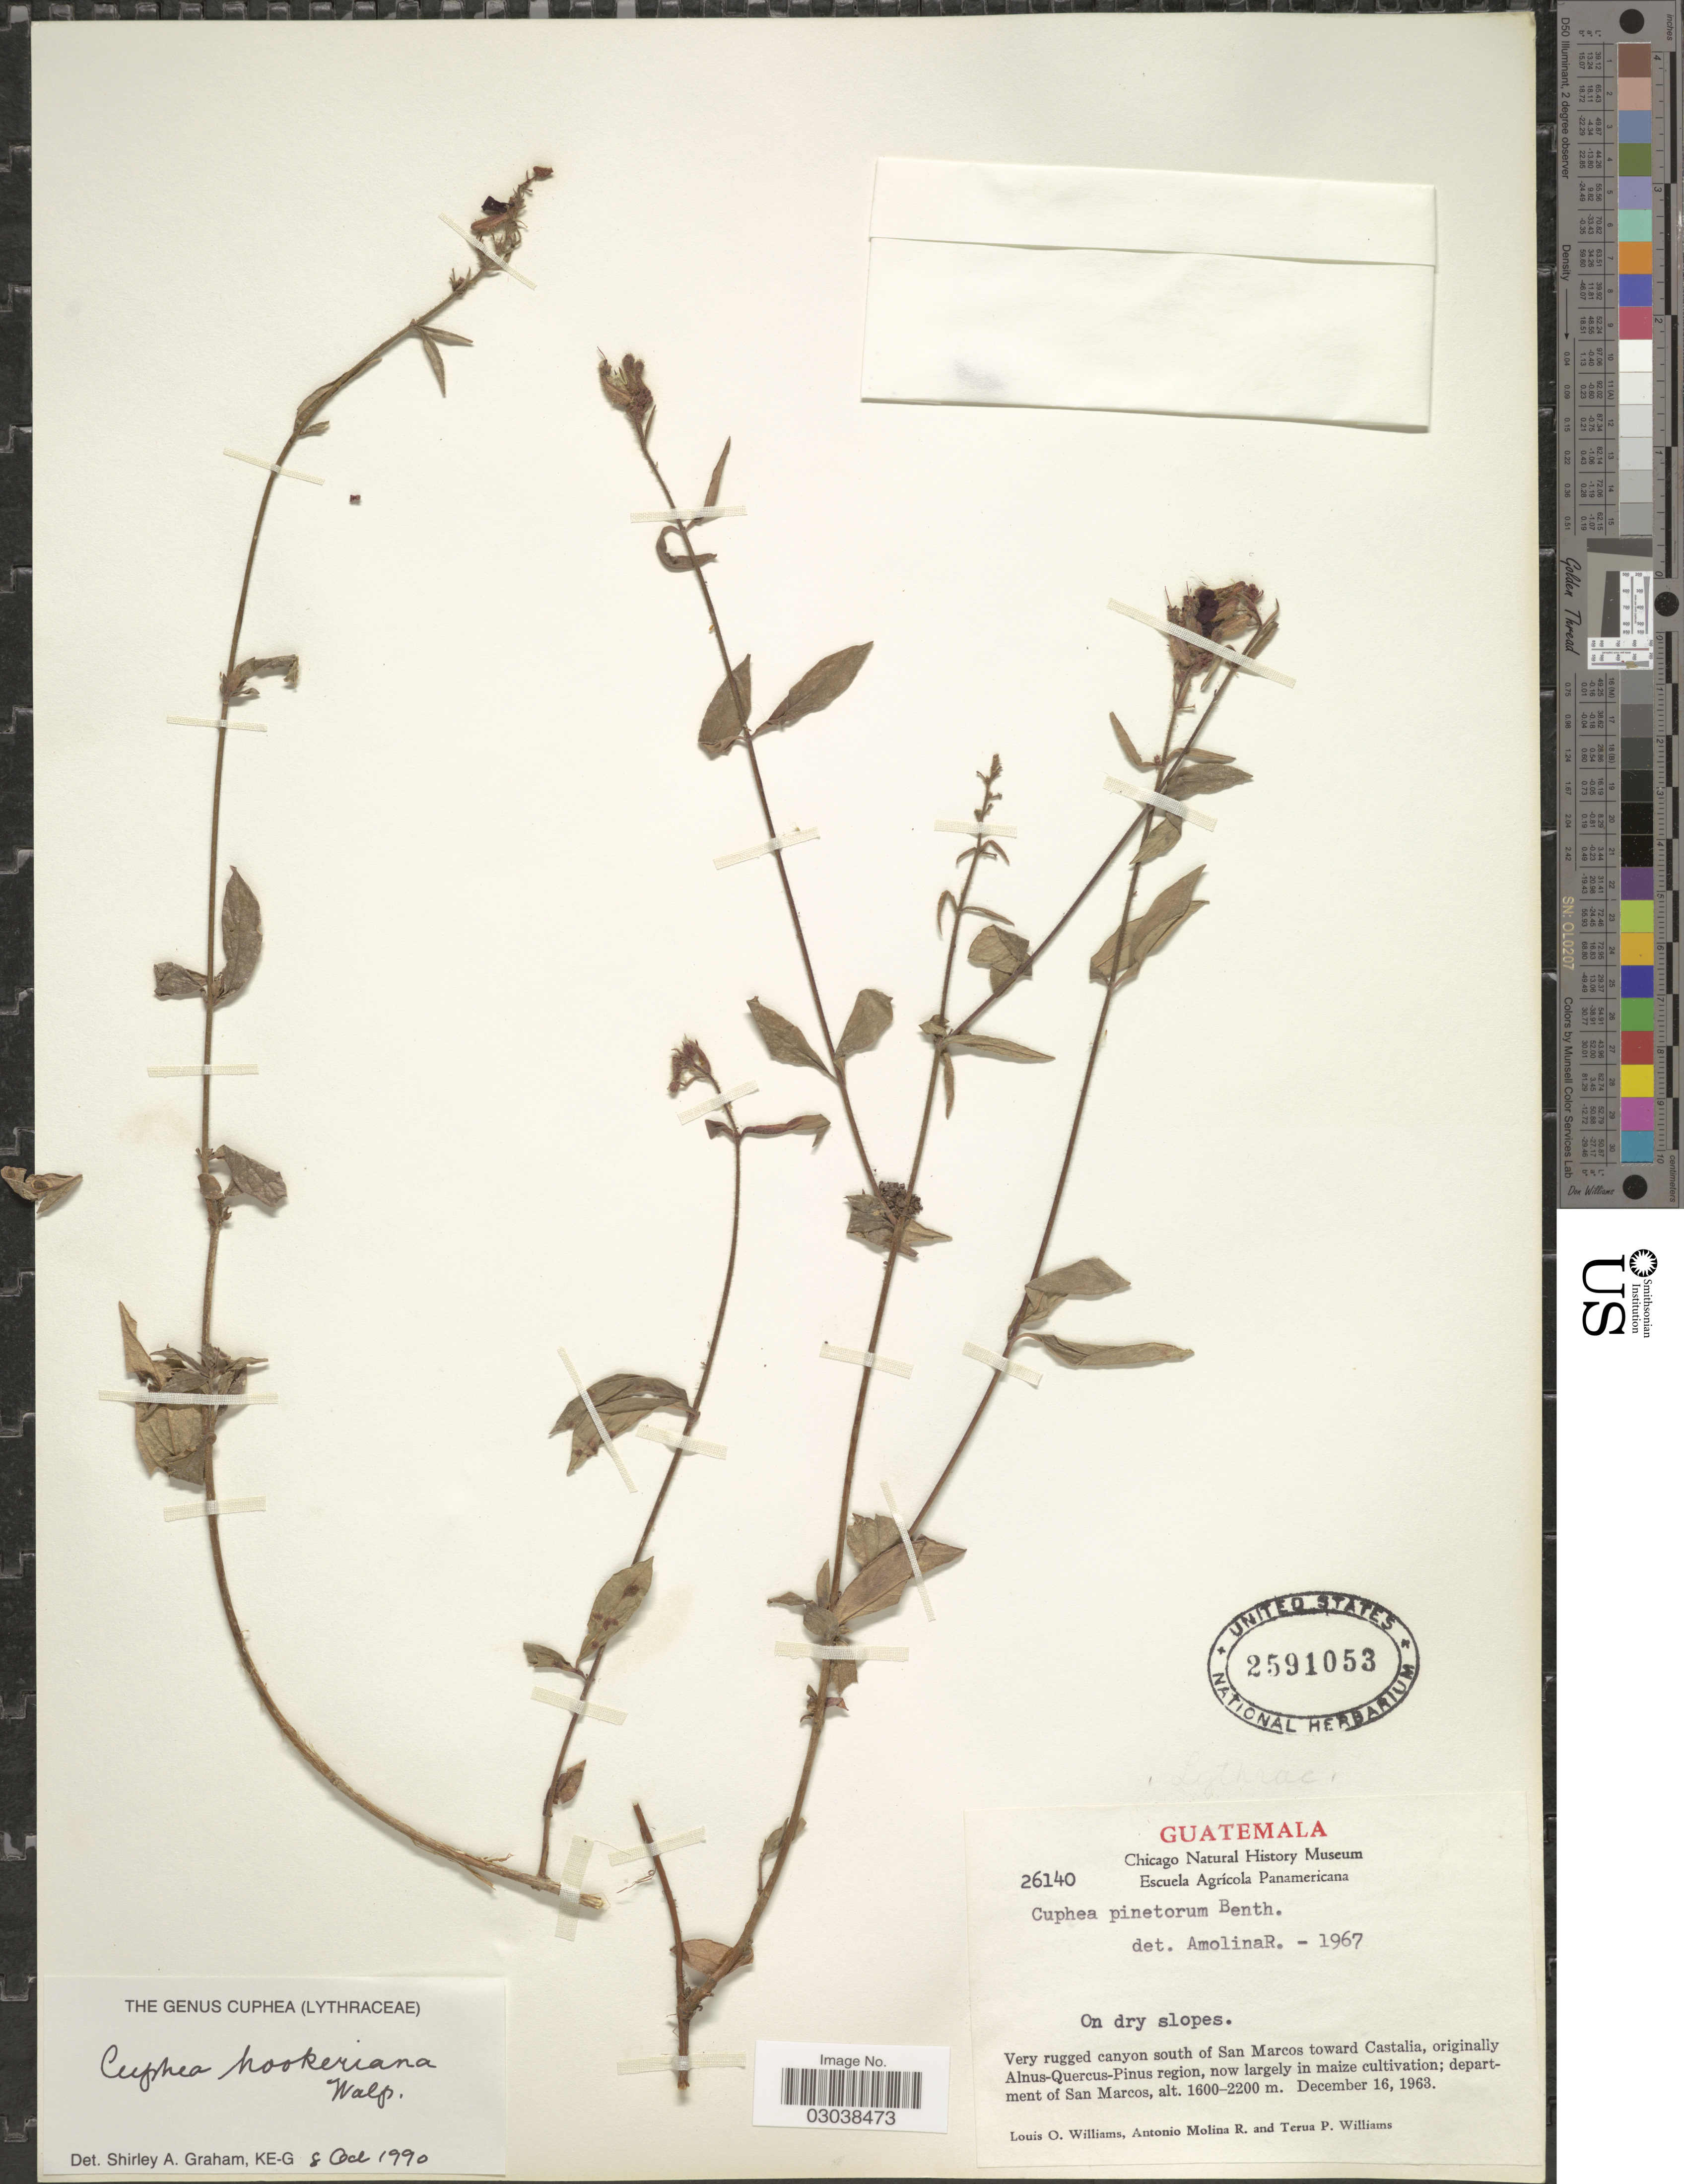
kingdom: Plantae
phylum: Tracheophyta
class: Magnoliopsida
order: Myrtales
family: Lythraceae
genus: Cuphea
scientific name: Cuphea hookeriana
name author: Walp.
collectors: L. O. Williams, A. Molina R. & T. Williams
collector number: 26140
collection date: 1963-12-16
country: Guatemala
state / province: San Marcos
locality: Department of San Marcos.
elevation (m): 1600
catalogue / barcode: US 2591053